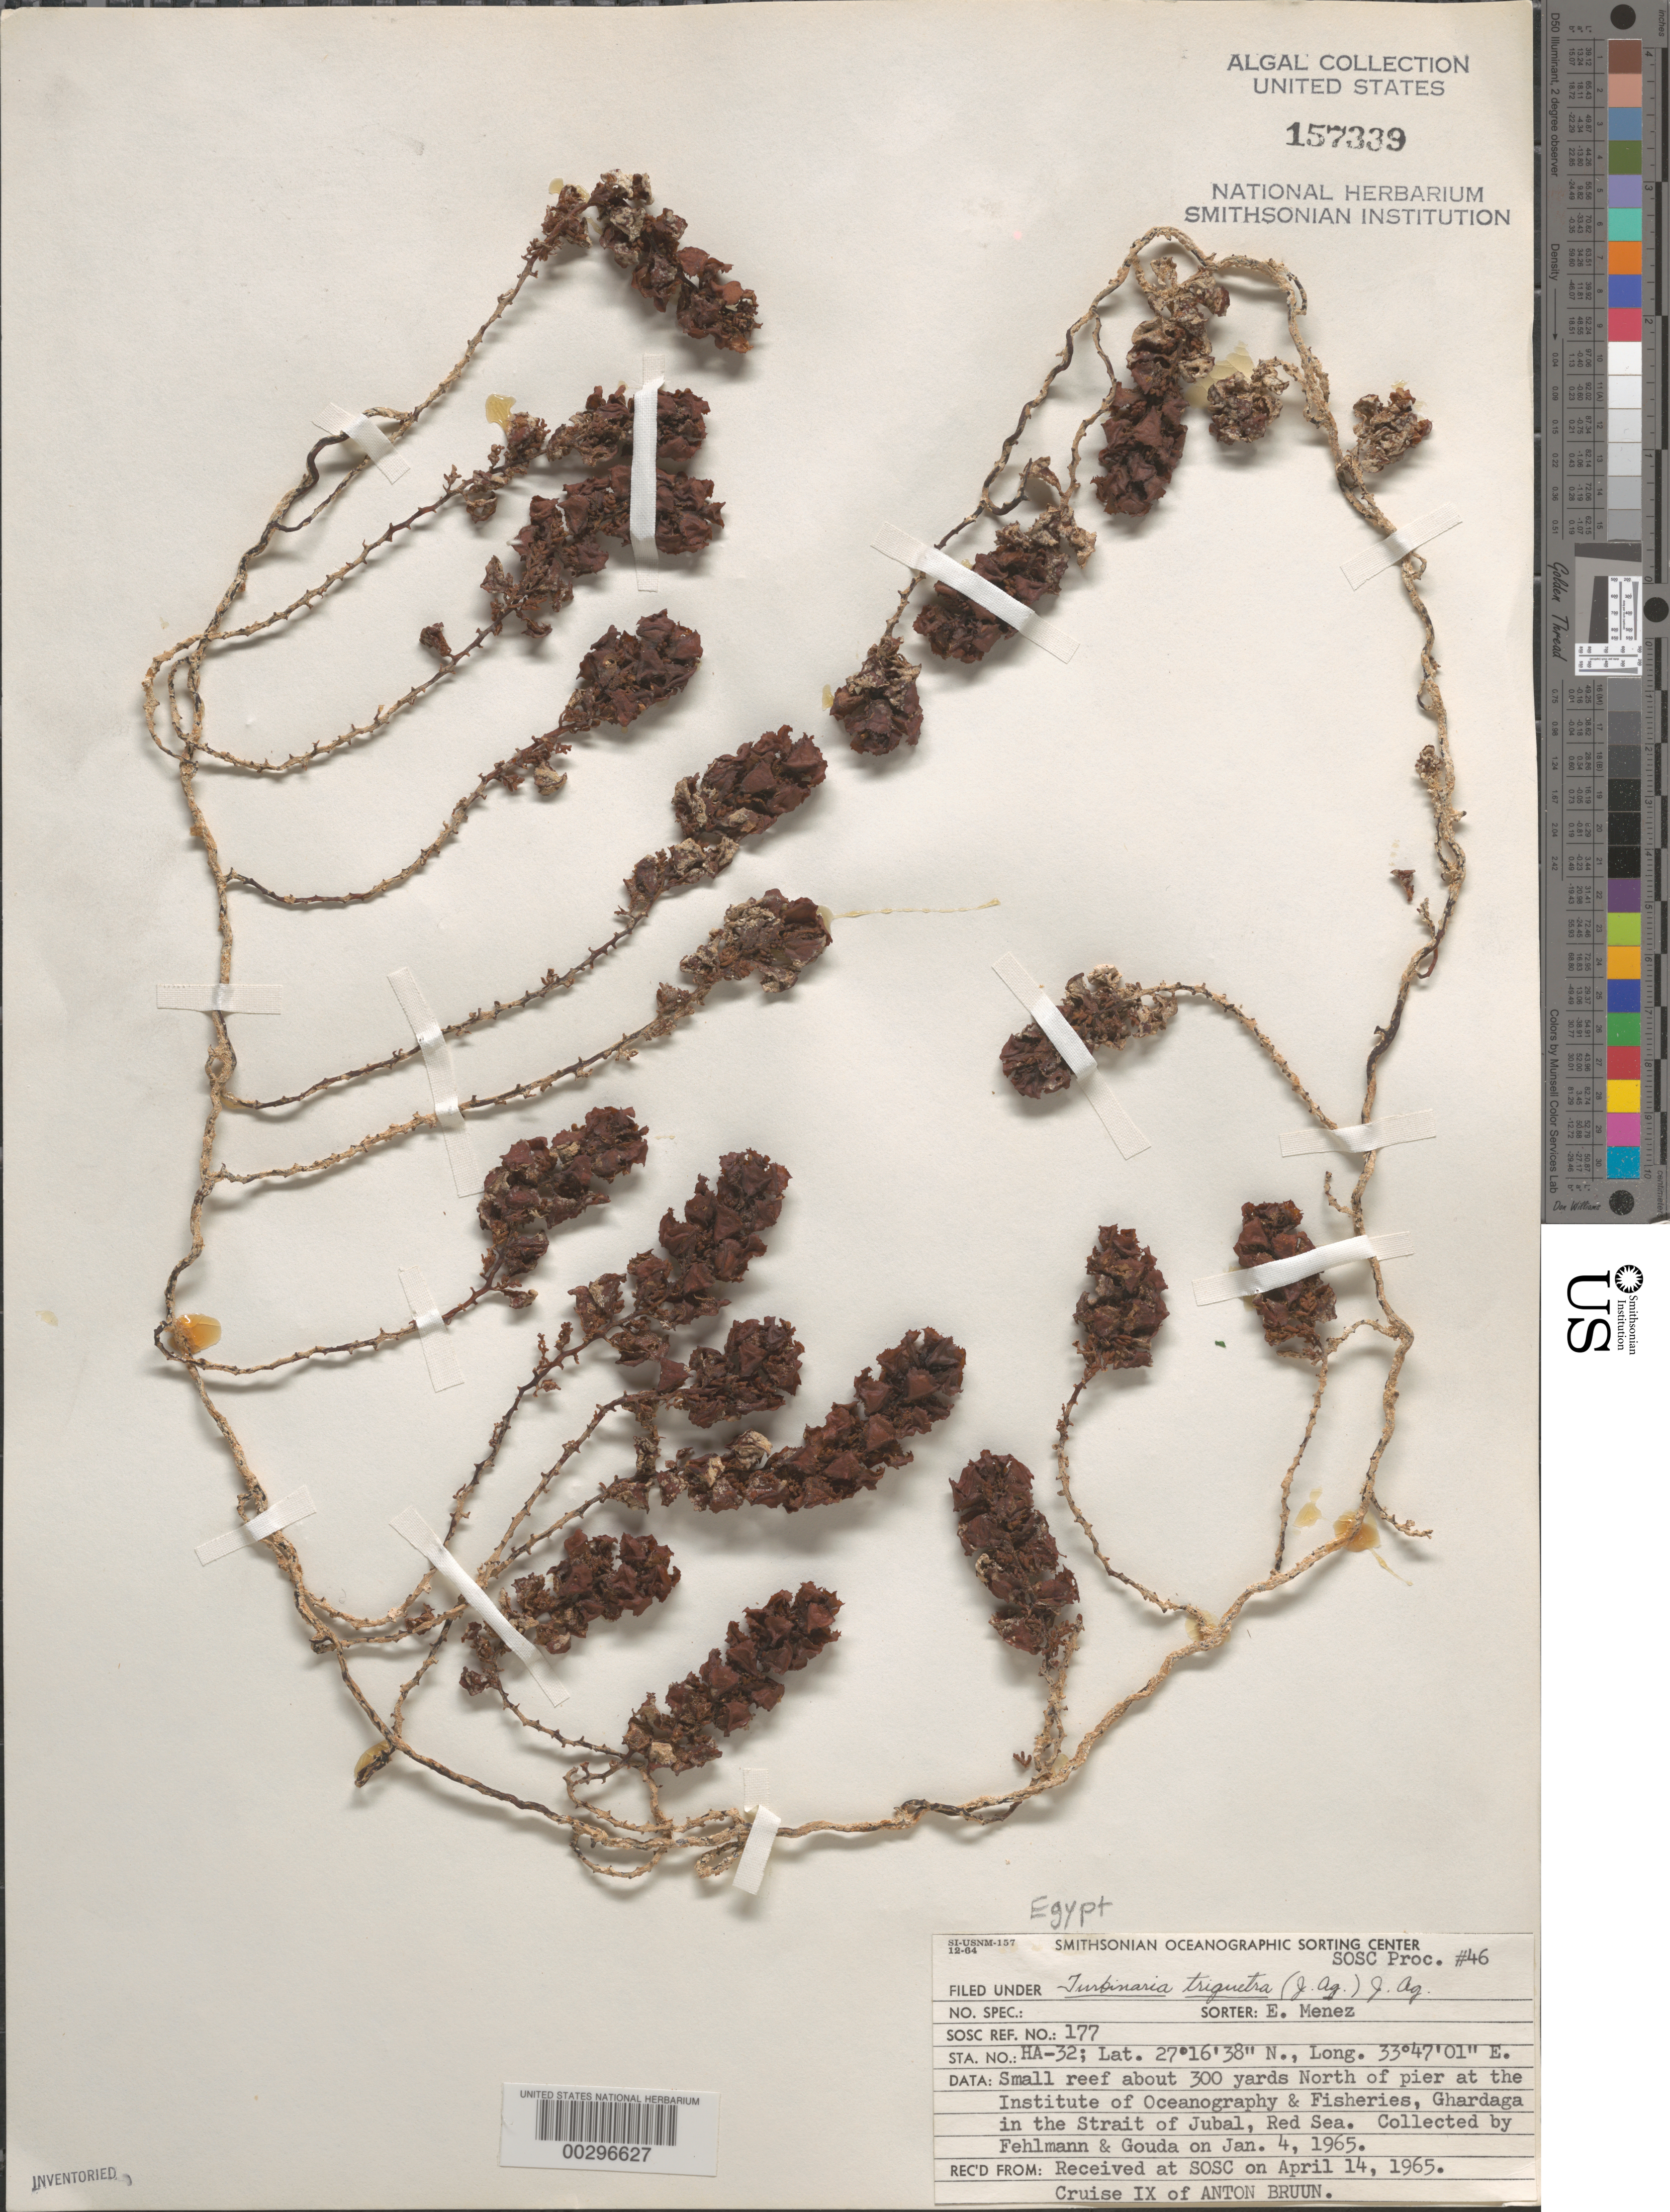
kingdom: Chromista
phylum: Ochrophyta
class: Phaeophyceae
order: Fucales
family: Sargassaceae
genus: Turbinaria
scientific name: Turbinaria triquetra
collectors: H. Fehlmann & E. J. Gouda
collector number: Station Ha-32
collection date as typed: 04 Jan 1965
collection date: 1965-01-04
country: Egypt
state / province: Al Bahr al Ahmar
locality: Ghardaga, Inst. of Oceanography and Fisheries, Strait of Jubal, Red Sea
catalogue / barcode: US 157339